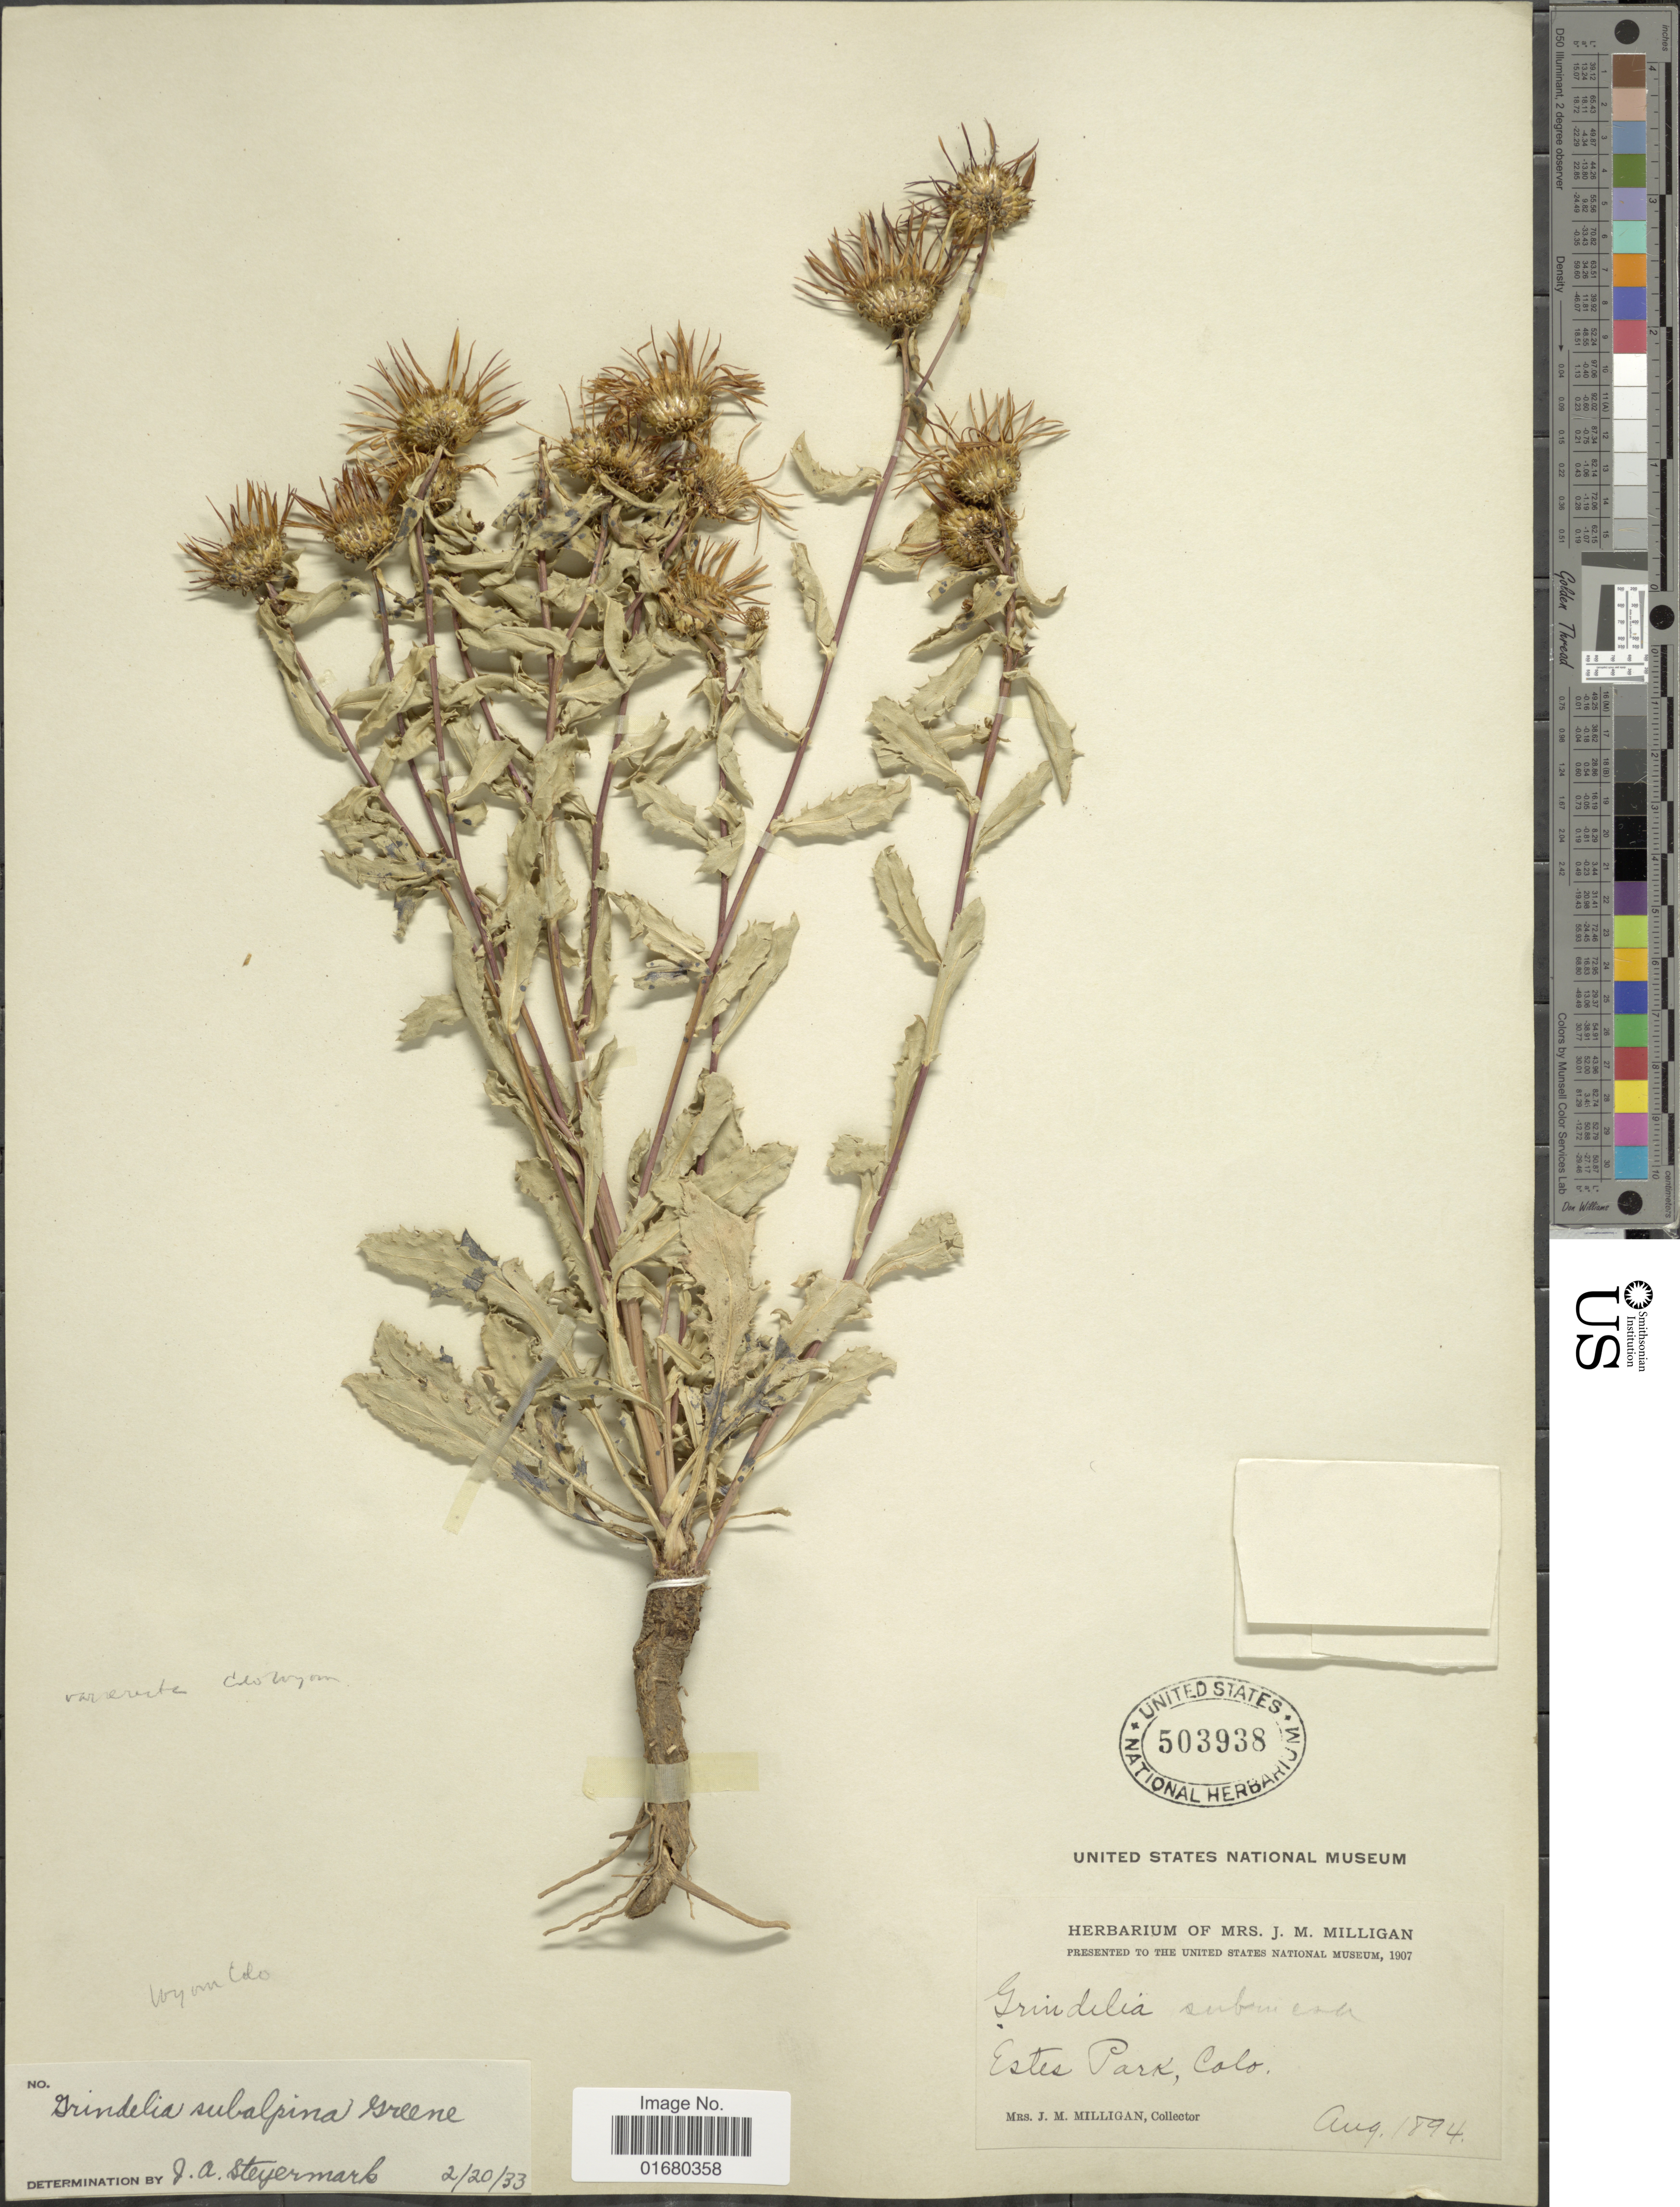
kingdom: Plantae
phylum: Tracheophyta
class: Magnoliopsida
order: Asterales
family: Asteraceae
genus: Grindelia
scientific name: Grindelia subalpina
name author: S.W. Greene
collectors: J. M. Milligan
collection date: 1894-08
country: United States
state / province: Colorado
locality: Estes Park, Colo.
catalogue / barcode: US 503938